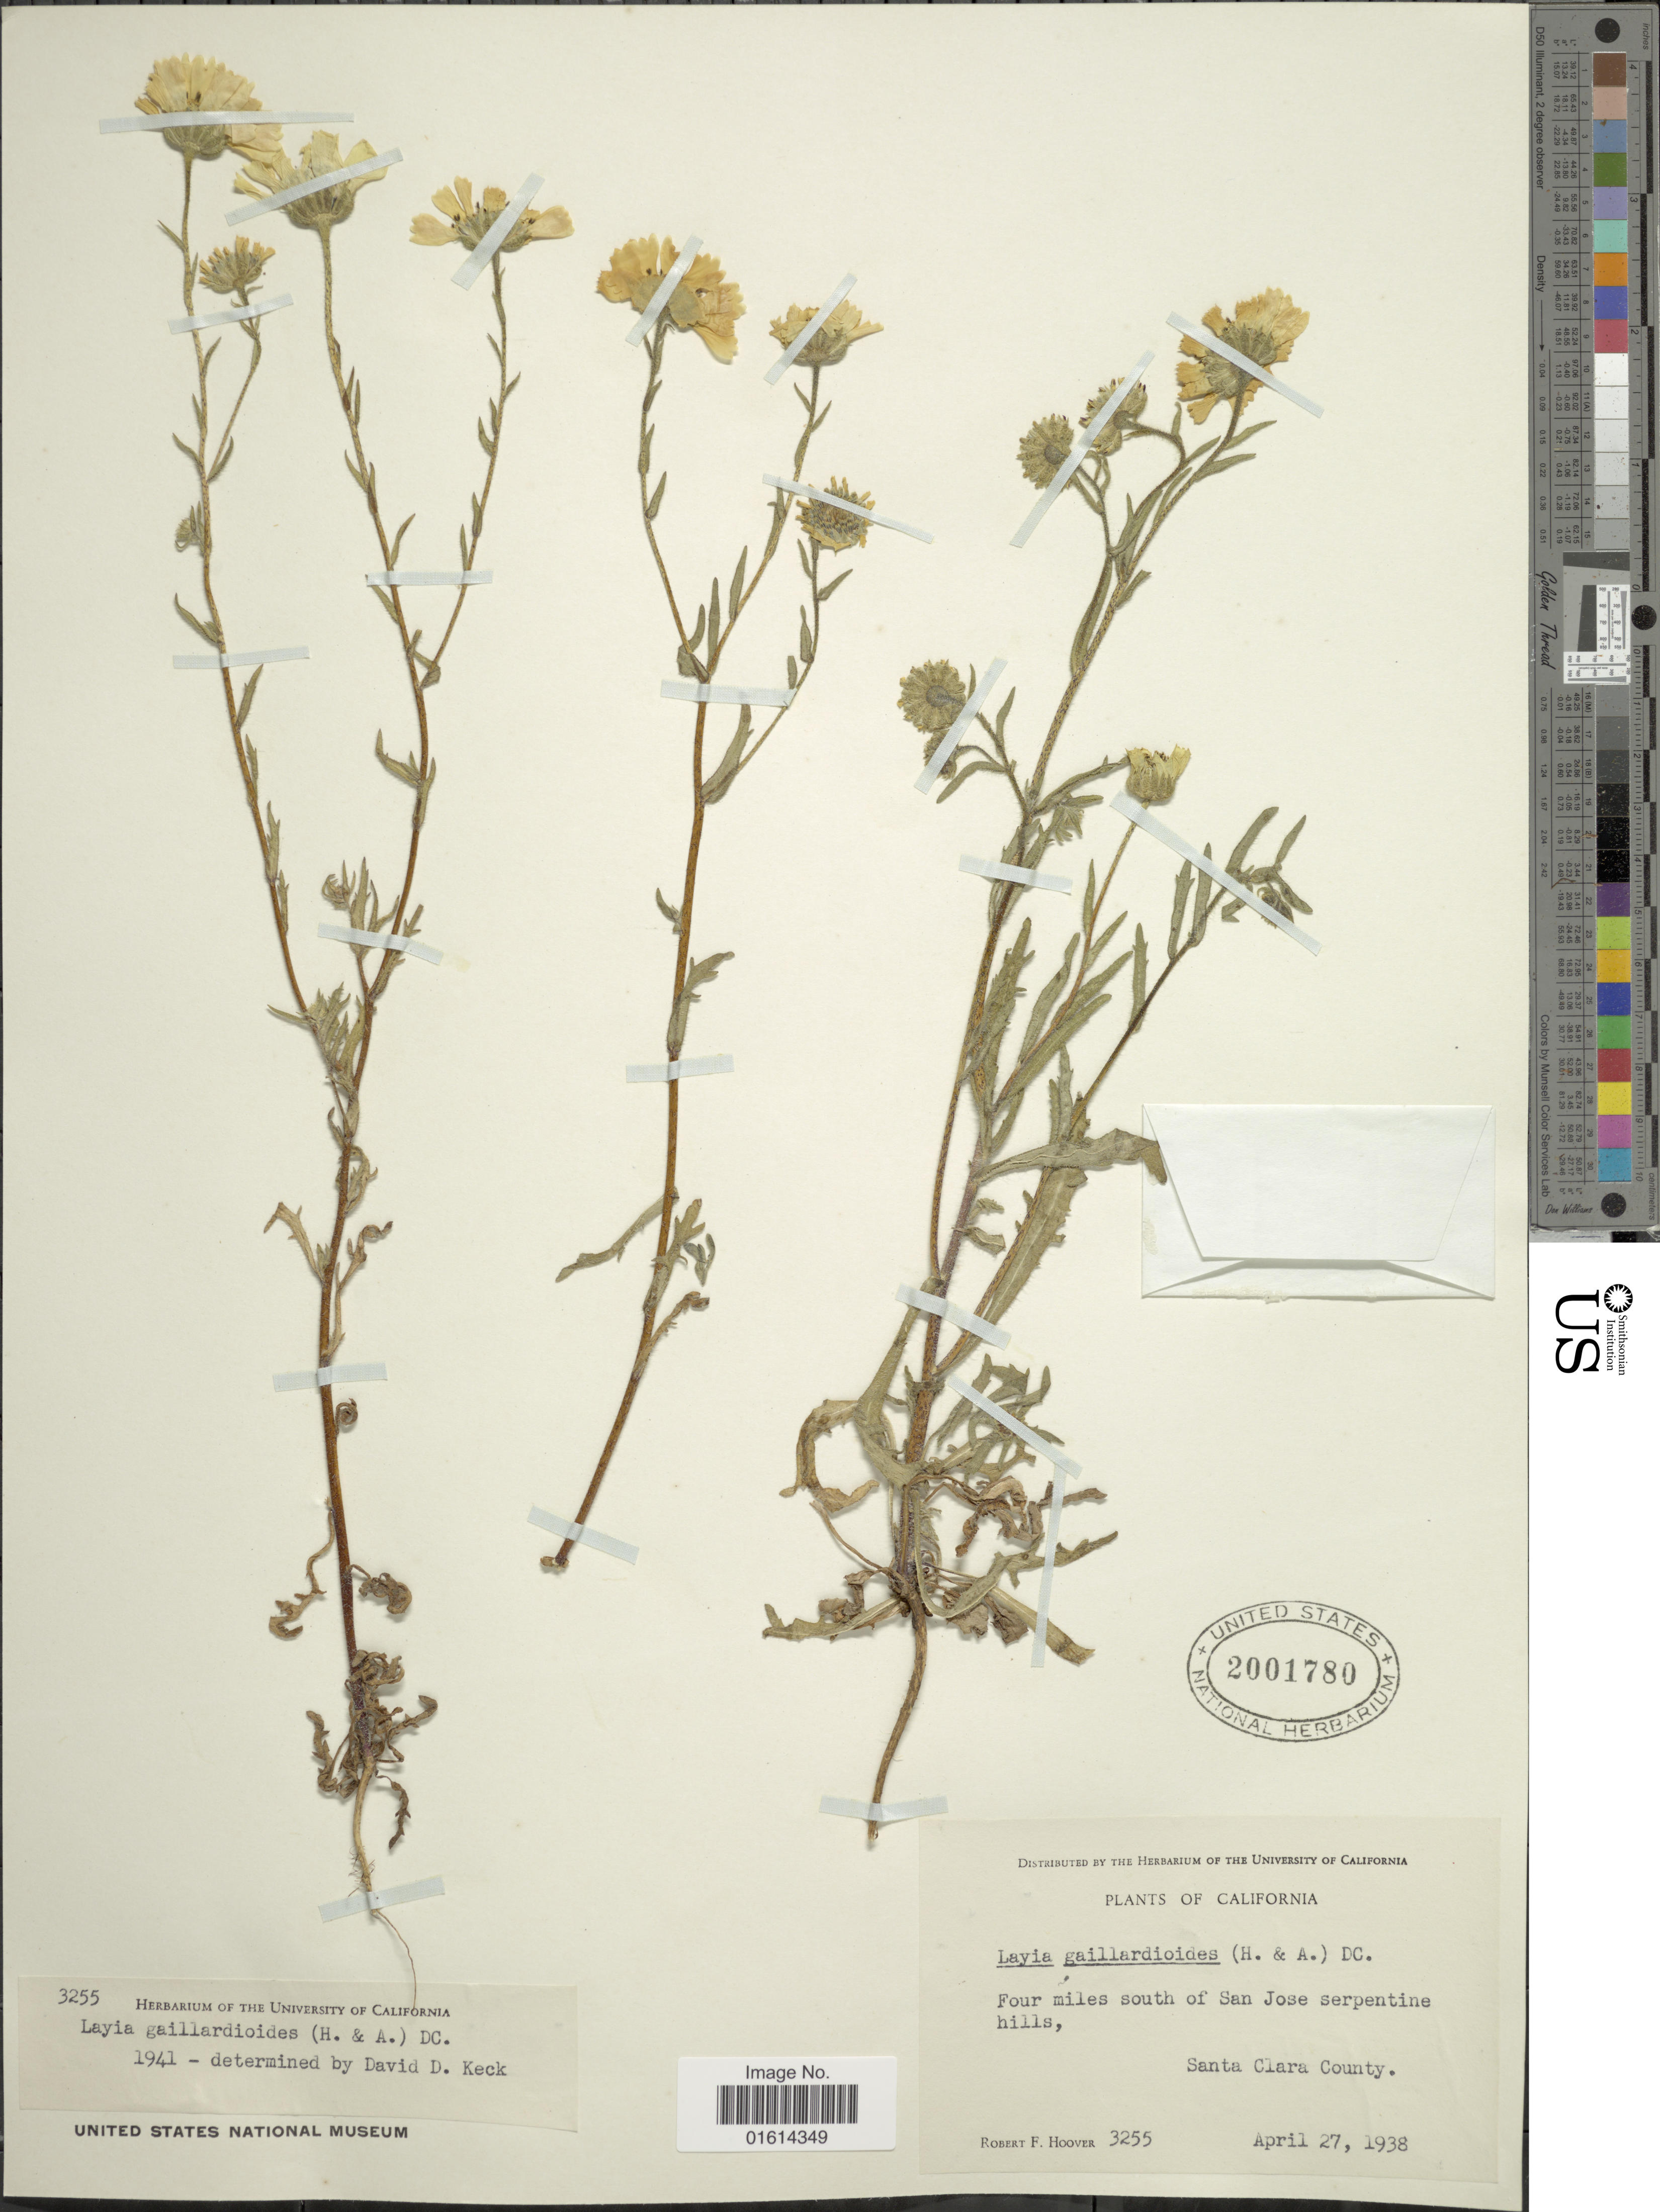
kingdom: Plantae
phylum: Tracheophyta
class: Magnoliopsida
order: Asterales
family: Asteraceae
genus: Layia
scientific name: Layia gaillardioides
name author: (Hook. & Arn.) DC.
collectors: R. F. Hoover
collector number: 3255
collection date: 1938-04-27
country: United States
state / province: California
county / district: Santa Clara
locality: Four miles south of San Jose serpentine hills, Santa Clara County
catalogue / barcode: US 2001780